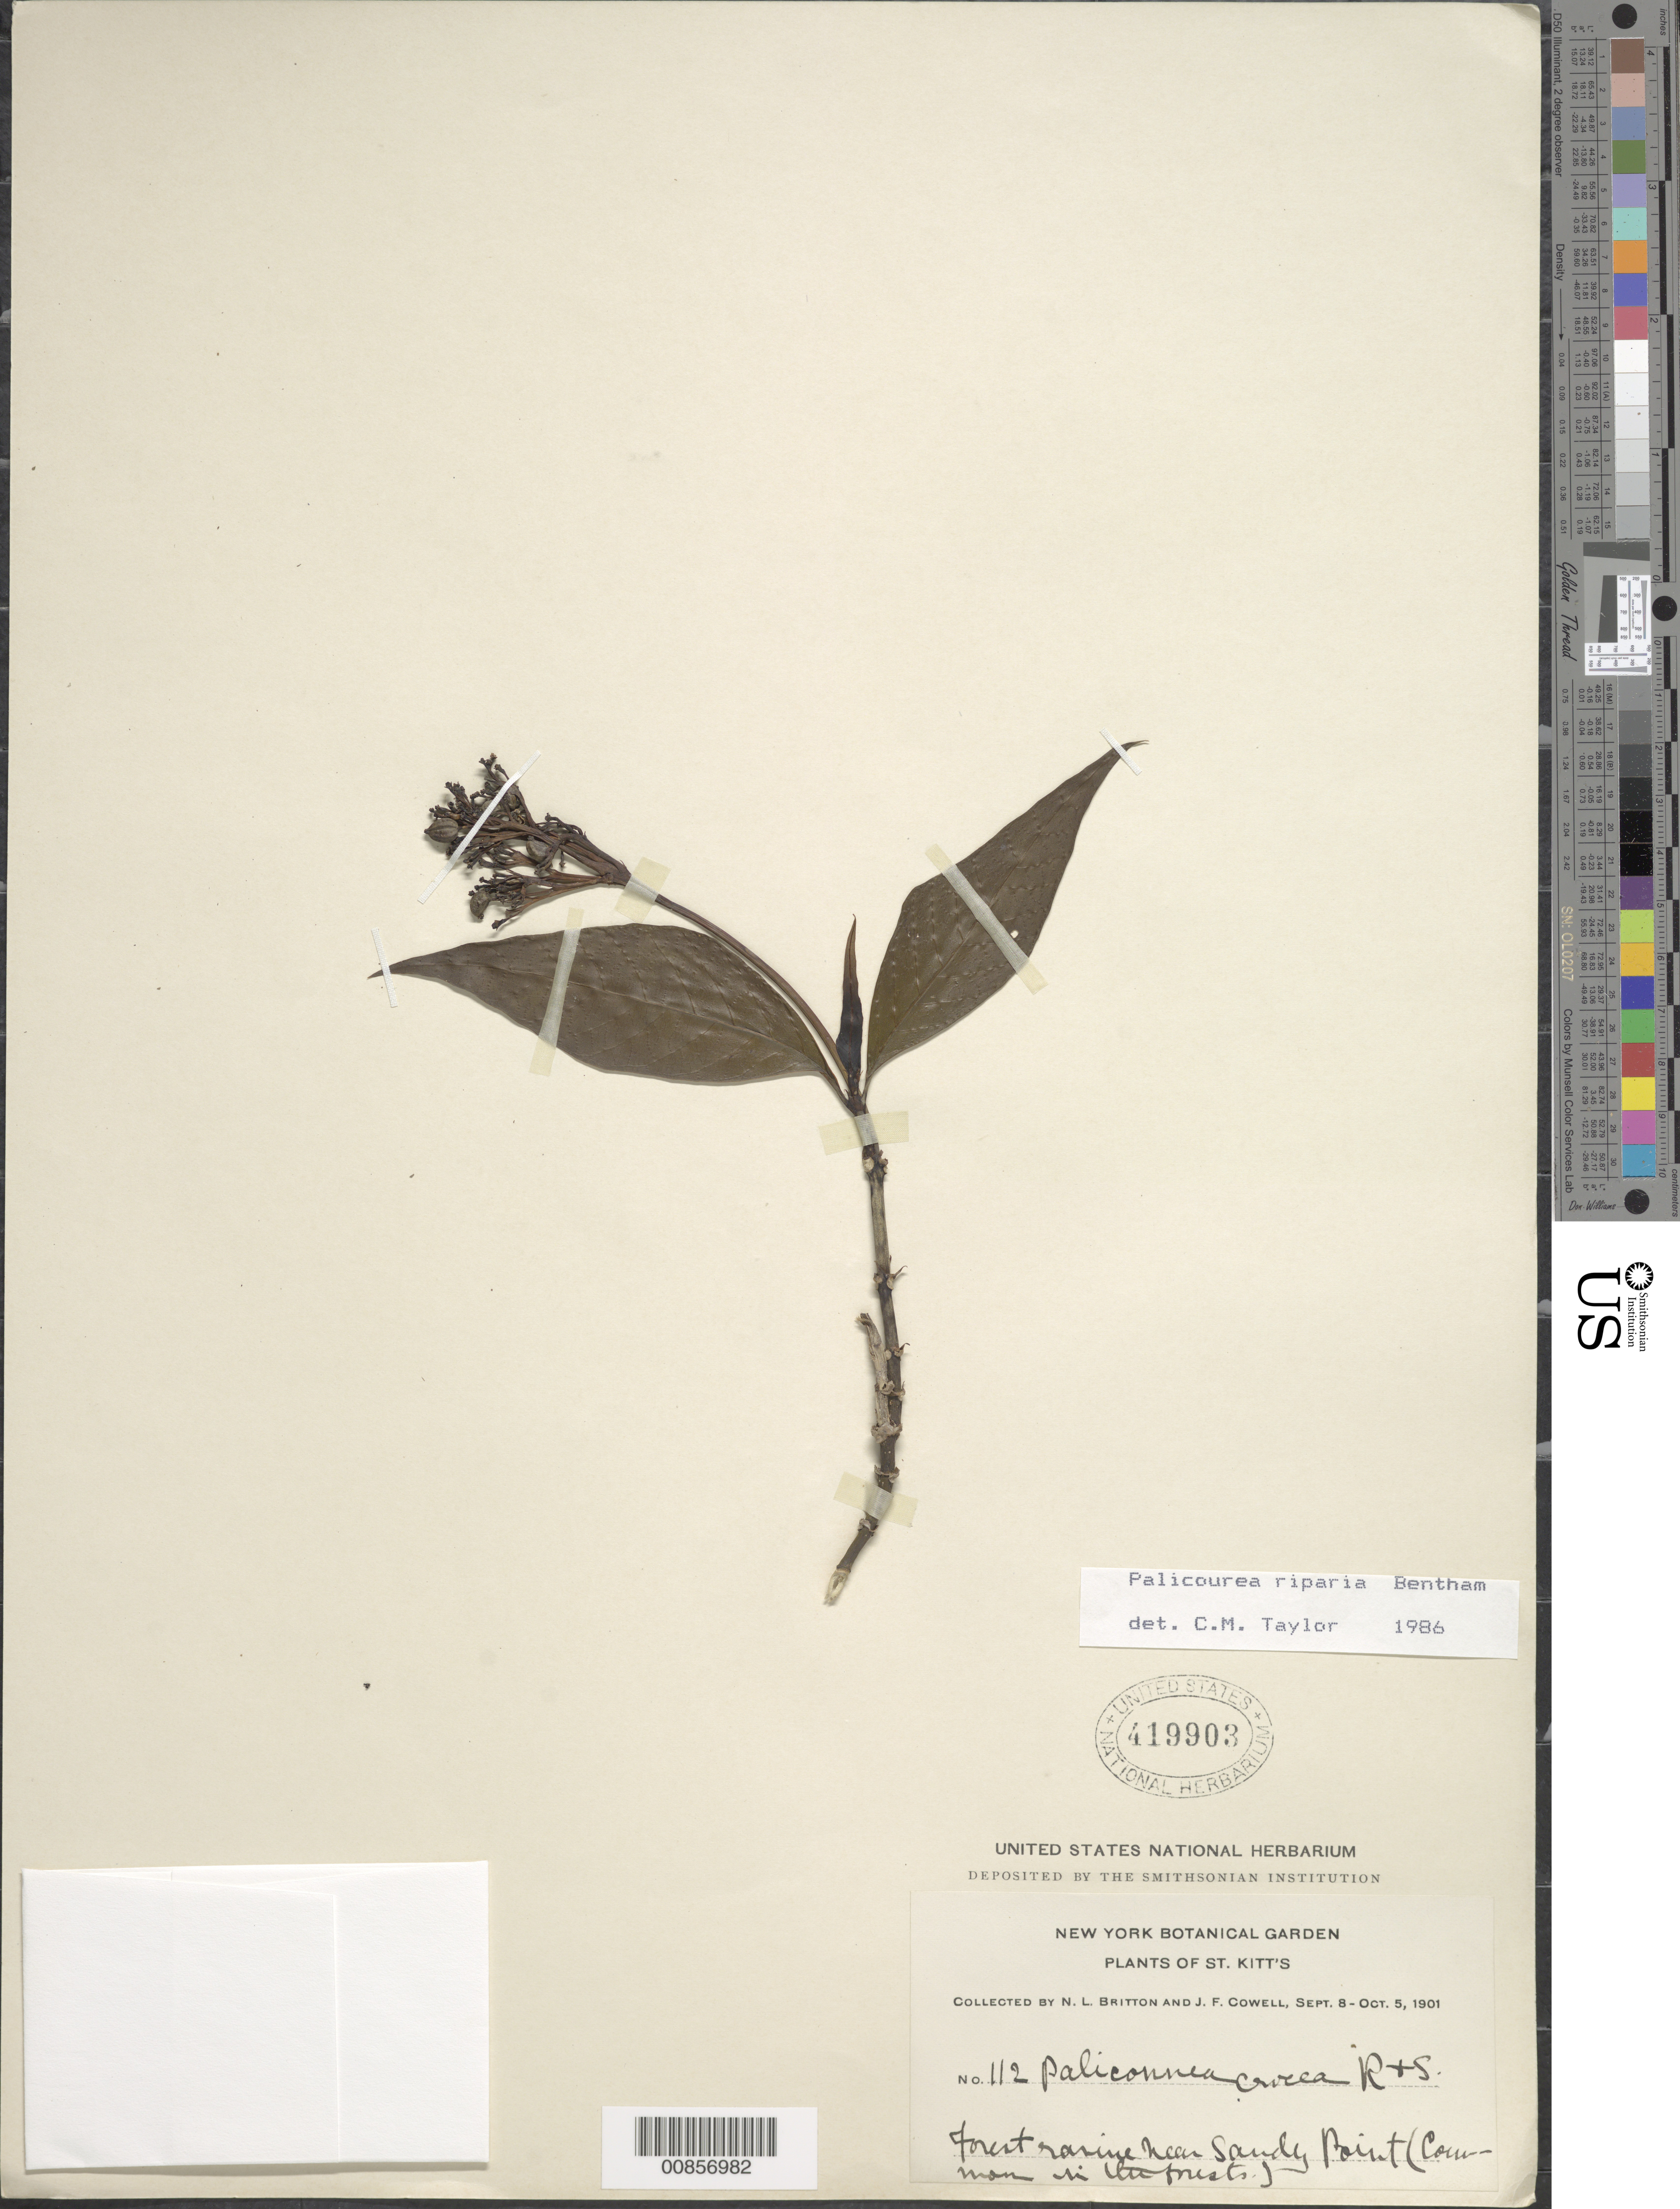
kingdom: Plantae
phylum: Tracheophyta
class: Magnoliopsida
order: Gentianales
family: Rubiaceae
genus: Palicourea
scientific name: Palicourea croceoides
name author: Desv. ex Ham.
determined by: Taylor, Charlotte M.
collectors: N. Britton & J. F. Cowell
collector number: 112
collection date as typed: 08 Sep 1901 to 05 Oct 1901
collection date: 1901-09-08/1901-10-05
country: St. Christopher-Nevis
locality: Near Sandy Point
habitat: Forest ravine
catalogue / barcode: US 419903